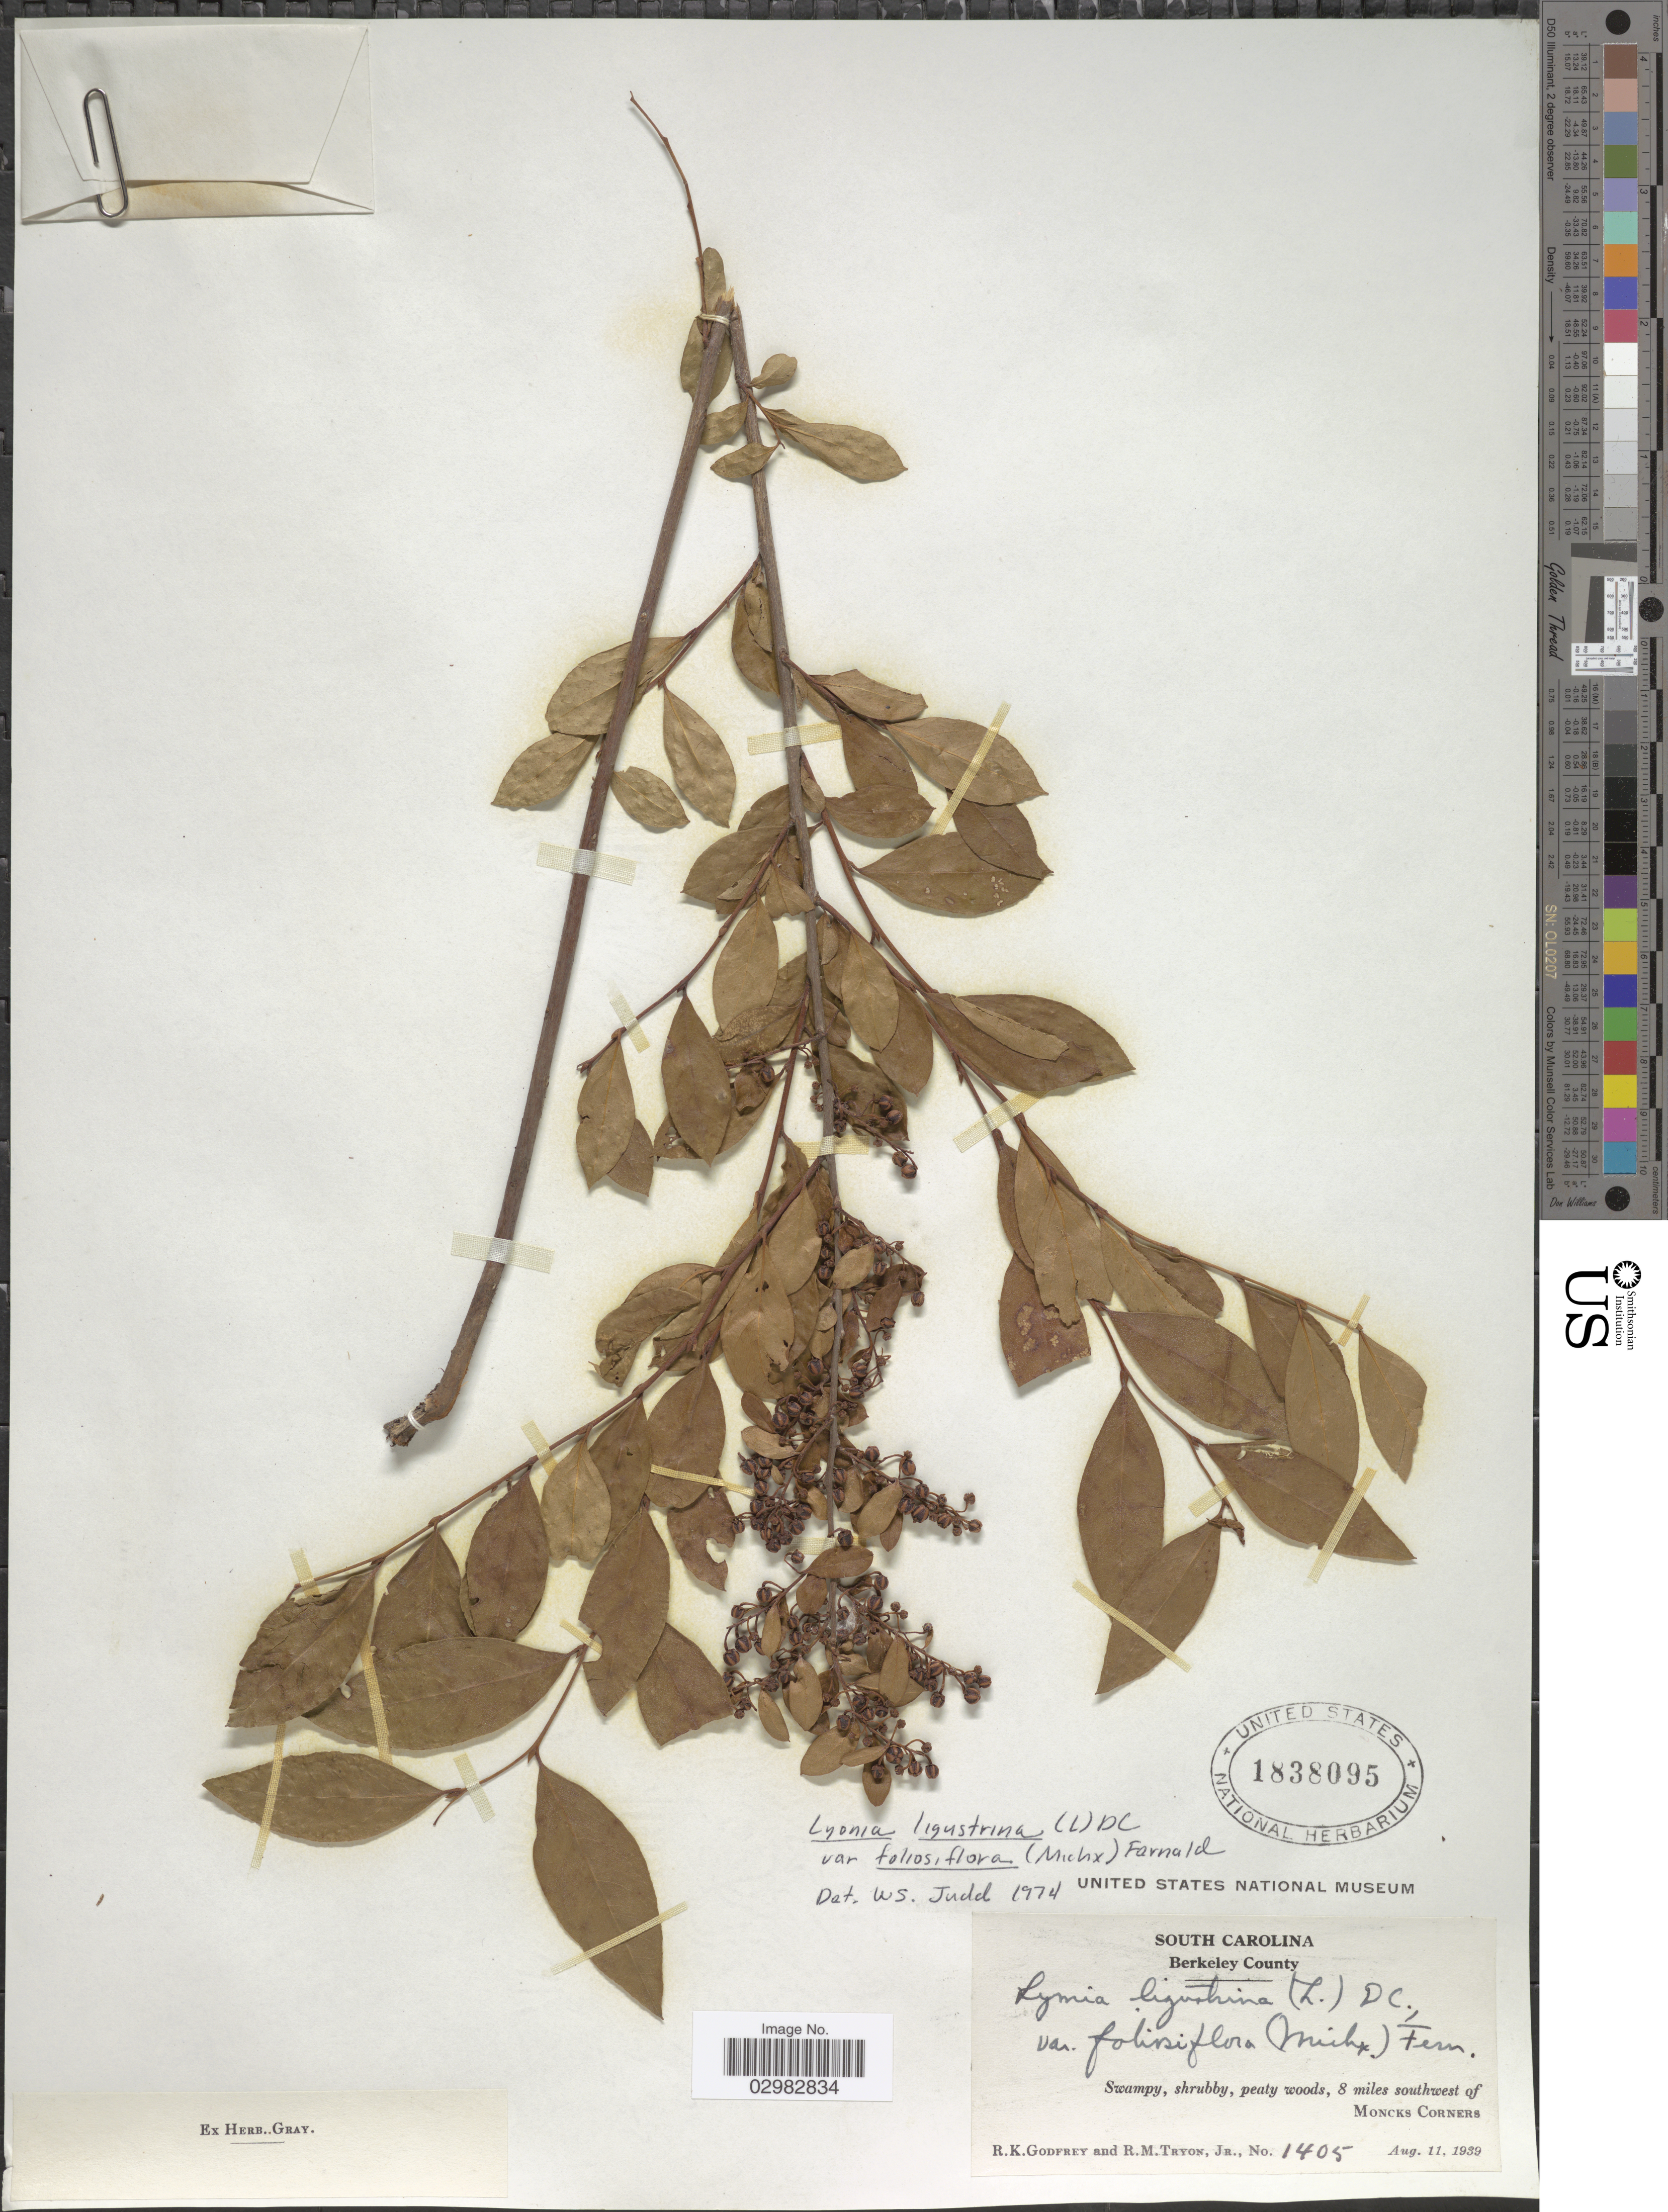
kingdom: Plantae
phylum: Tracheophyta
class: Magnoliopsida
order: Ericales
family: Ericaceae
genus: Lyonia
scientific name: Lyonia ligustrina var. foliosiflora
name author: (Michx.) Fernald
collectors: R. K. Godfrey & R. Tryon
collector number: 1405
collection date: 1939-08-11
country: United States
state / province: South Carolina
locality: Berkeley County, 8 miles southwest of Moncks Corners.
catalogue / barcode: US 1838095